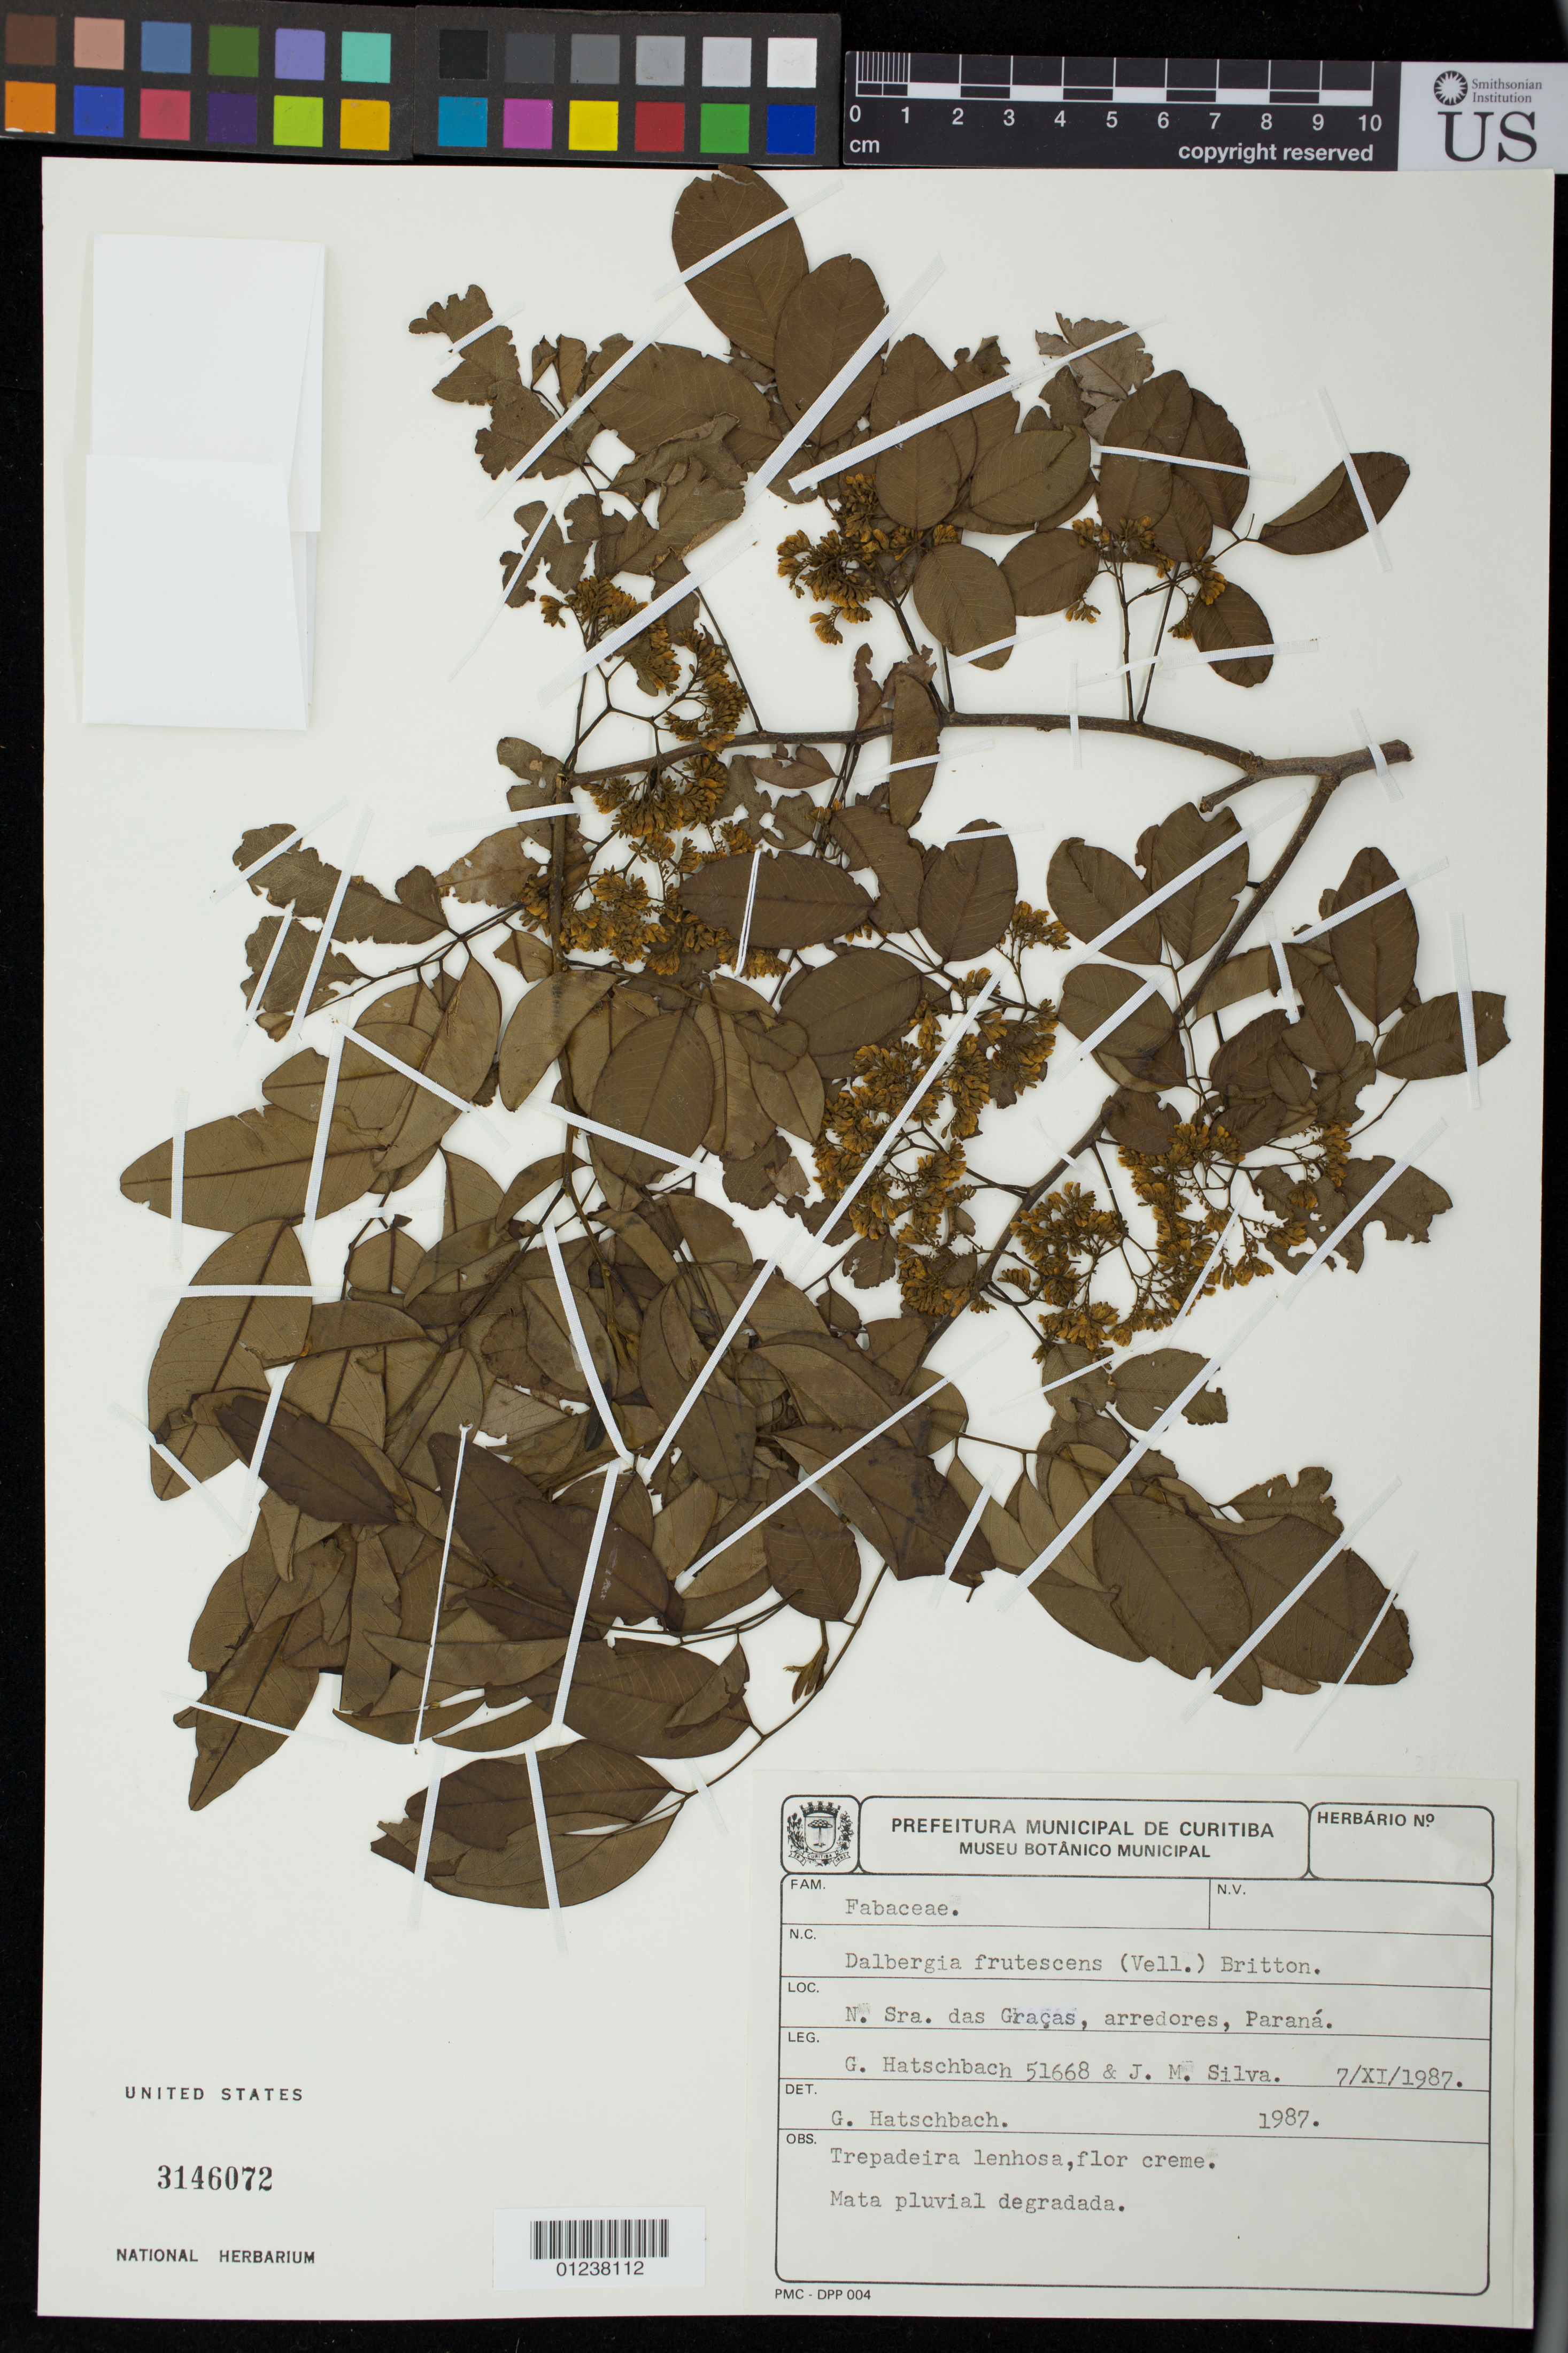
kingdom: Plantae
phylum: Tracheophyta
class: Magnoliopsida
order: Fabales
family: Fabaceae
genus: Dalbergia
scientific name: Dalbergia frutescens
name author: (Vell.) Britton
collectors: G. Hatschbach & J. M. Silva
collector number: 51668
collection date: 1987-11-07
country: Brazil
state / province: Paraná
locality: N. Sra. das Graças, arredores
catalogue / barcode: US 3146072